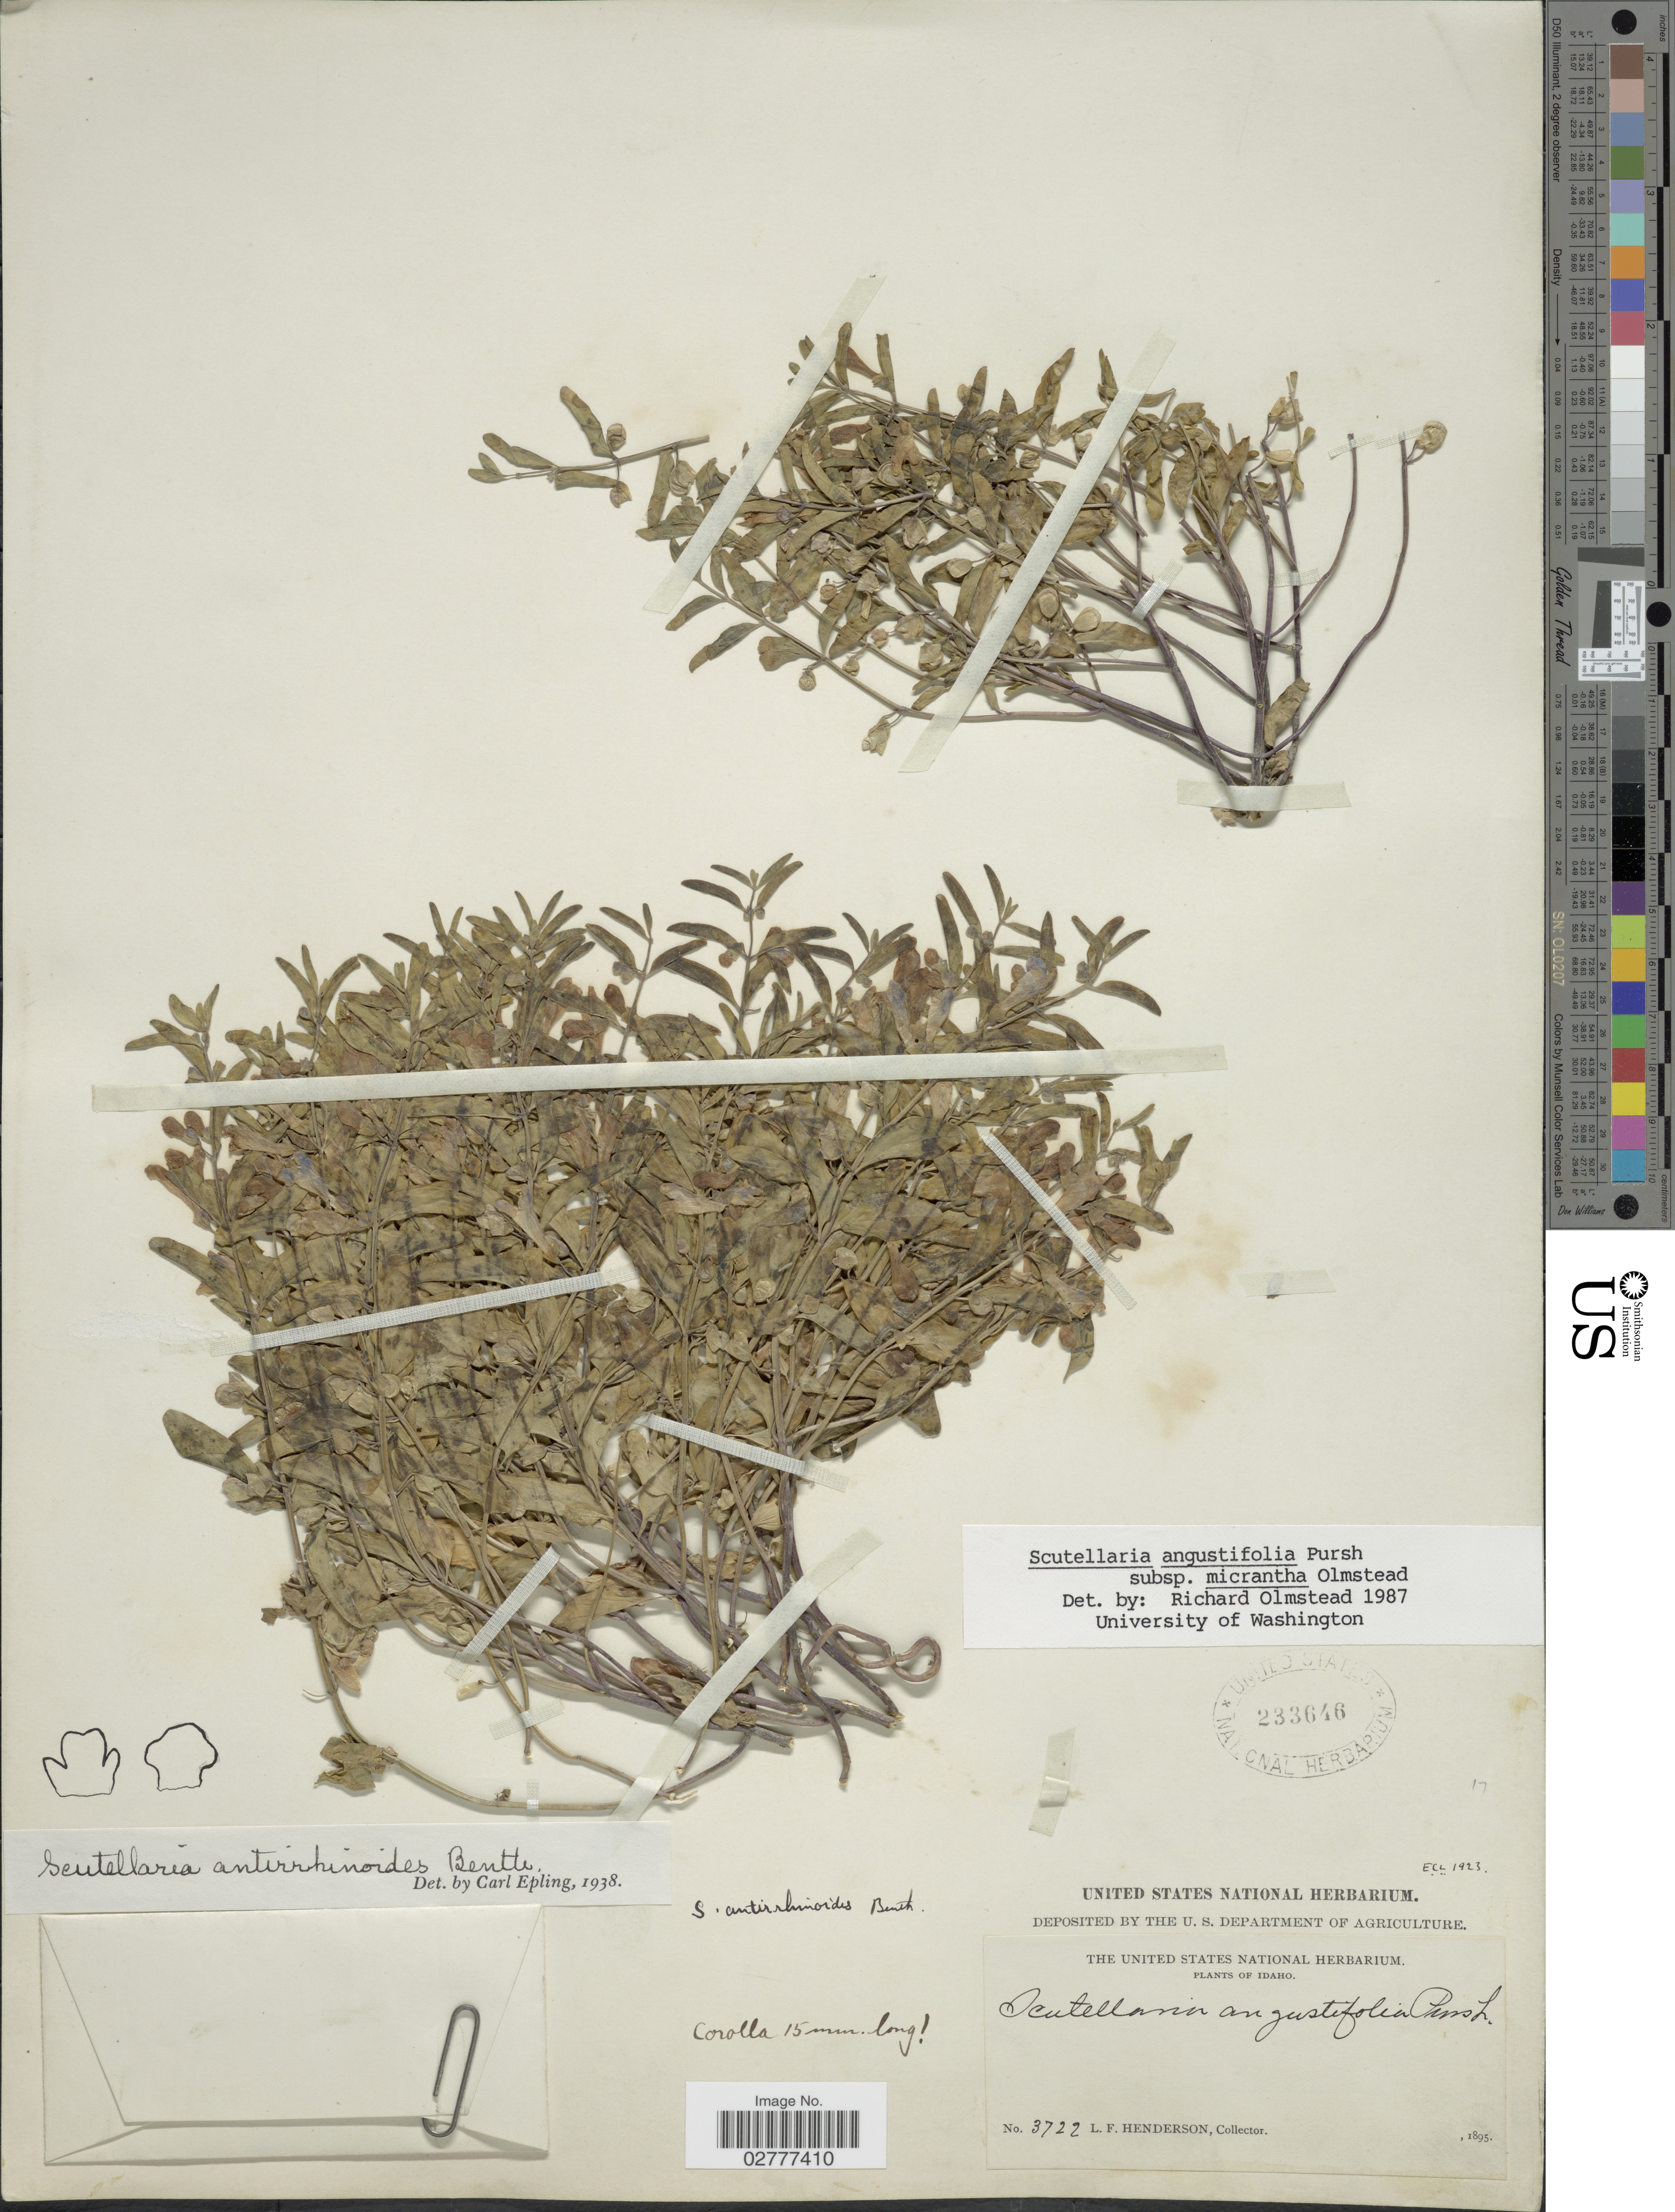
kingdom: Plantae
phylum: Tracheophyta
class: Magnoliopsida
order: Lamiales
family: Lamiaceae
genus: Scutellaria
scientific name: Scutellaria angustifolia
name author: Pursh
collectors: L. Henderson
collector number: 3722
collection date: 1895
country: United States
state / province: Idaho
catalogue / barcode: US 233646